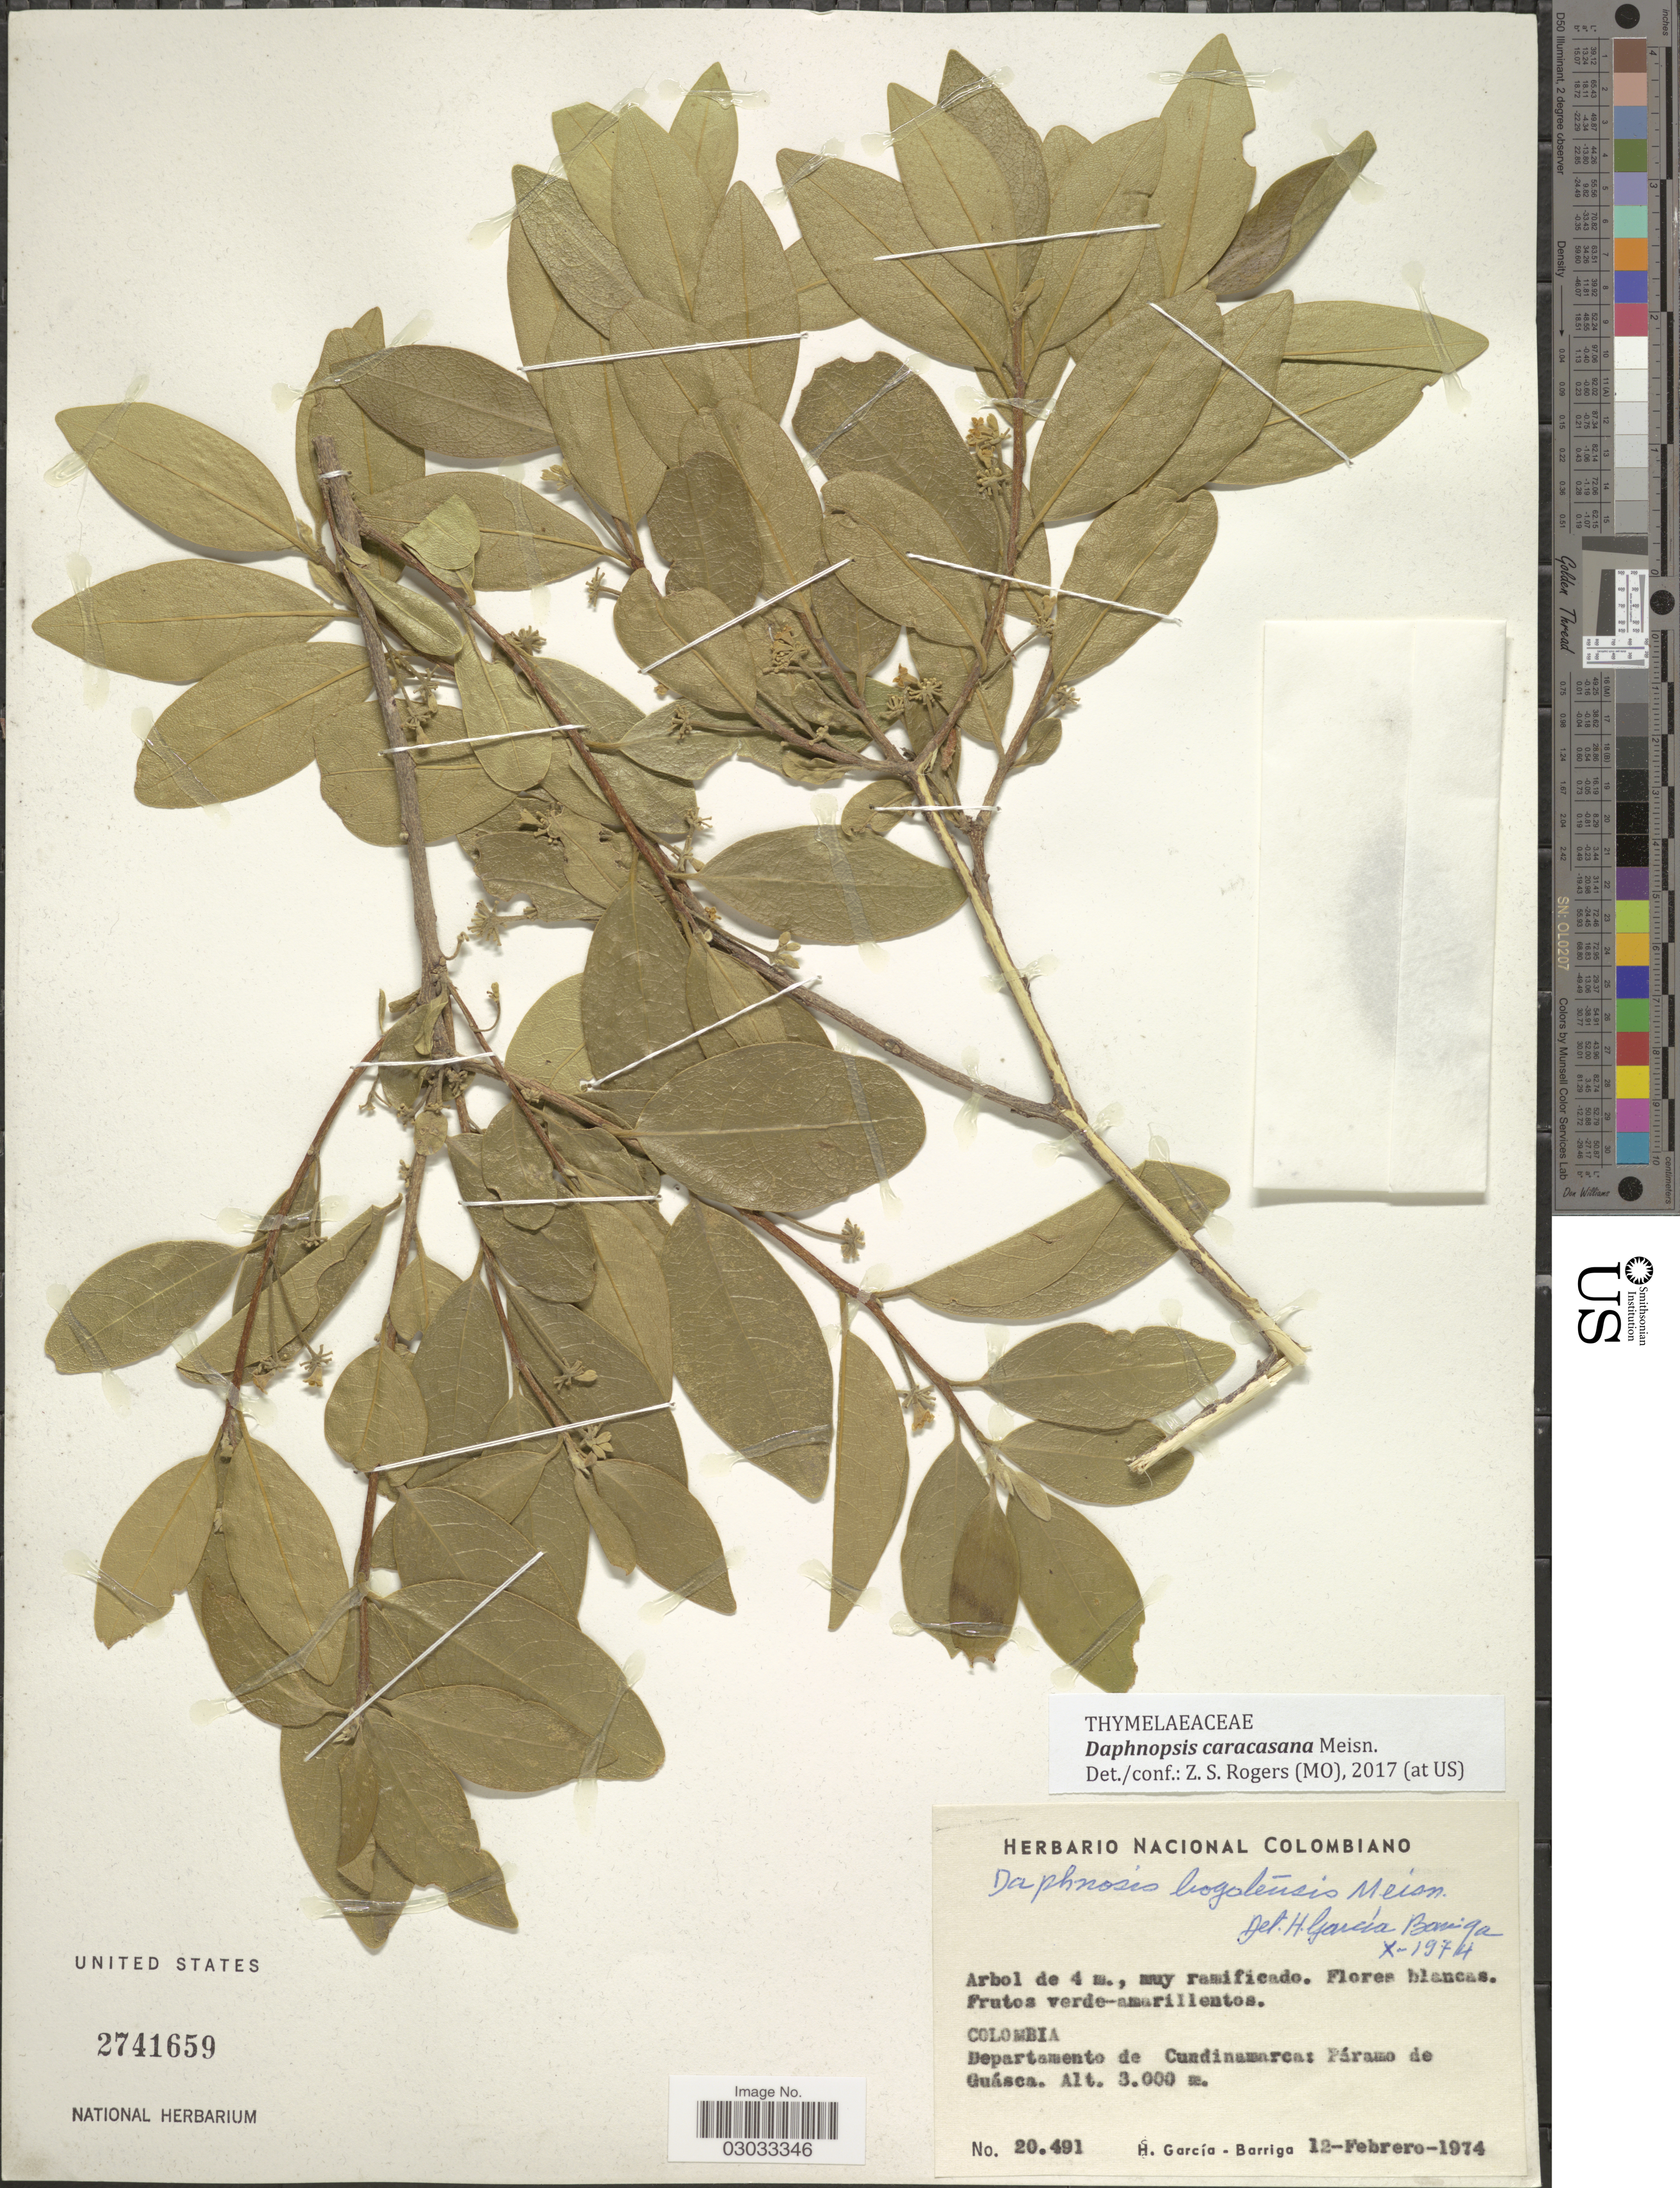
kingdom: Plantae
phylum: Tracheophyta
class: Magnoliopsida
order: Malvales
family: Thymelaeaceae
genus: Daphnopsis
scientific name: Daphnopsis caracasana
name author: Meisn.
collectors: H. García Barriga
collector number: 20491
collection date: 1974-02-12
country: Colombia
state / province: Cundinamarca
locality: Departamento de Cundinamarca: Páramo de Guásca.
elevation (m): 3000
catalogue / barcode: US 2741659